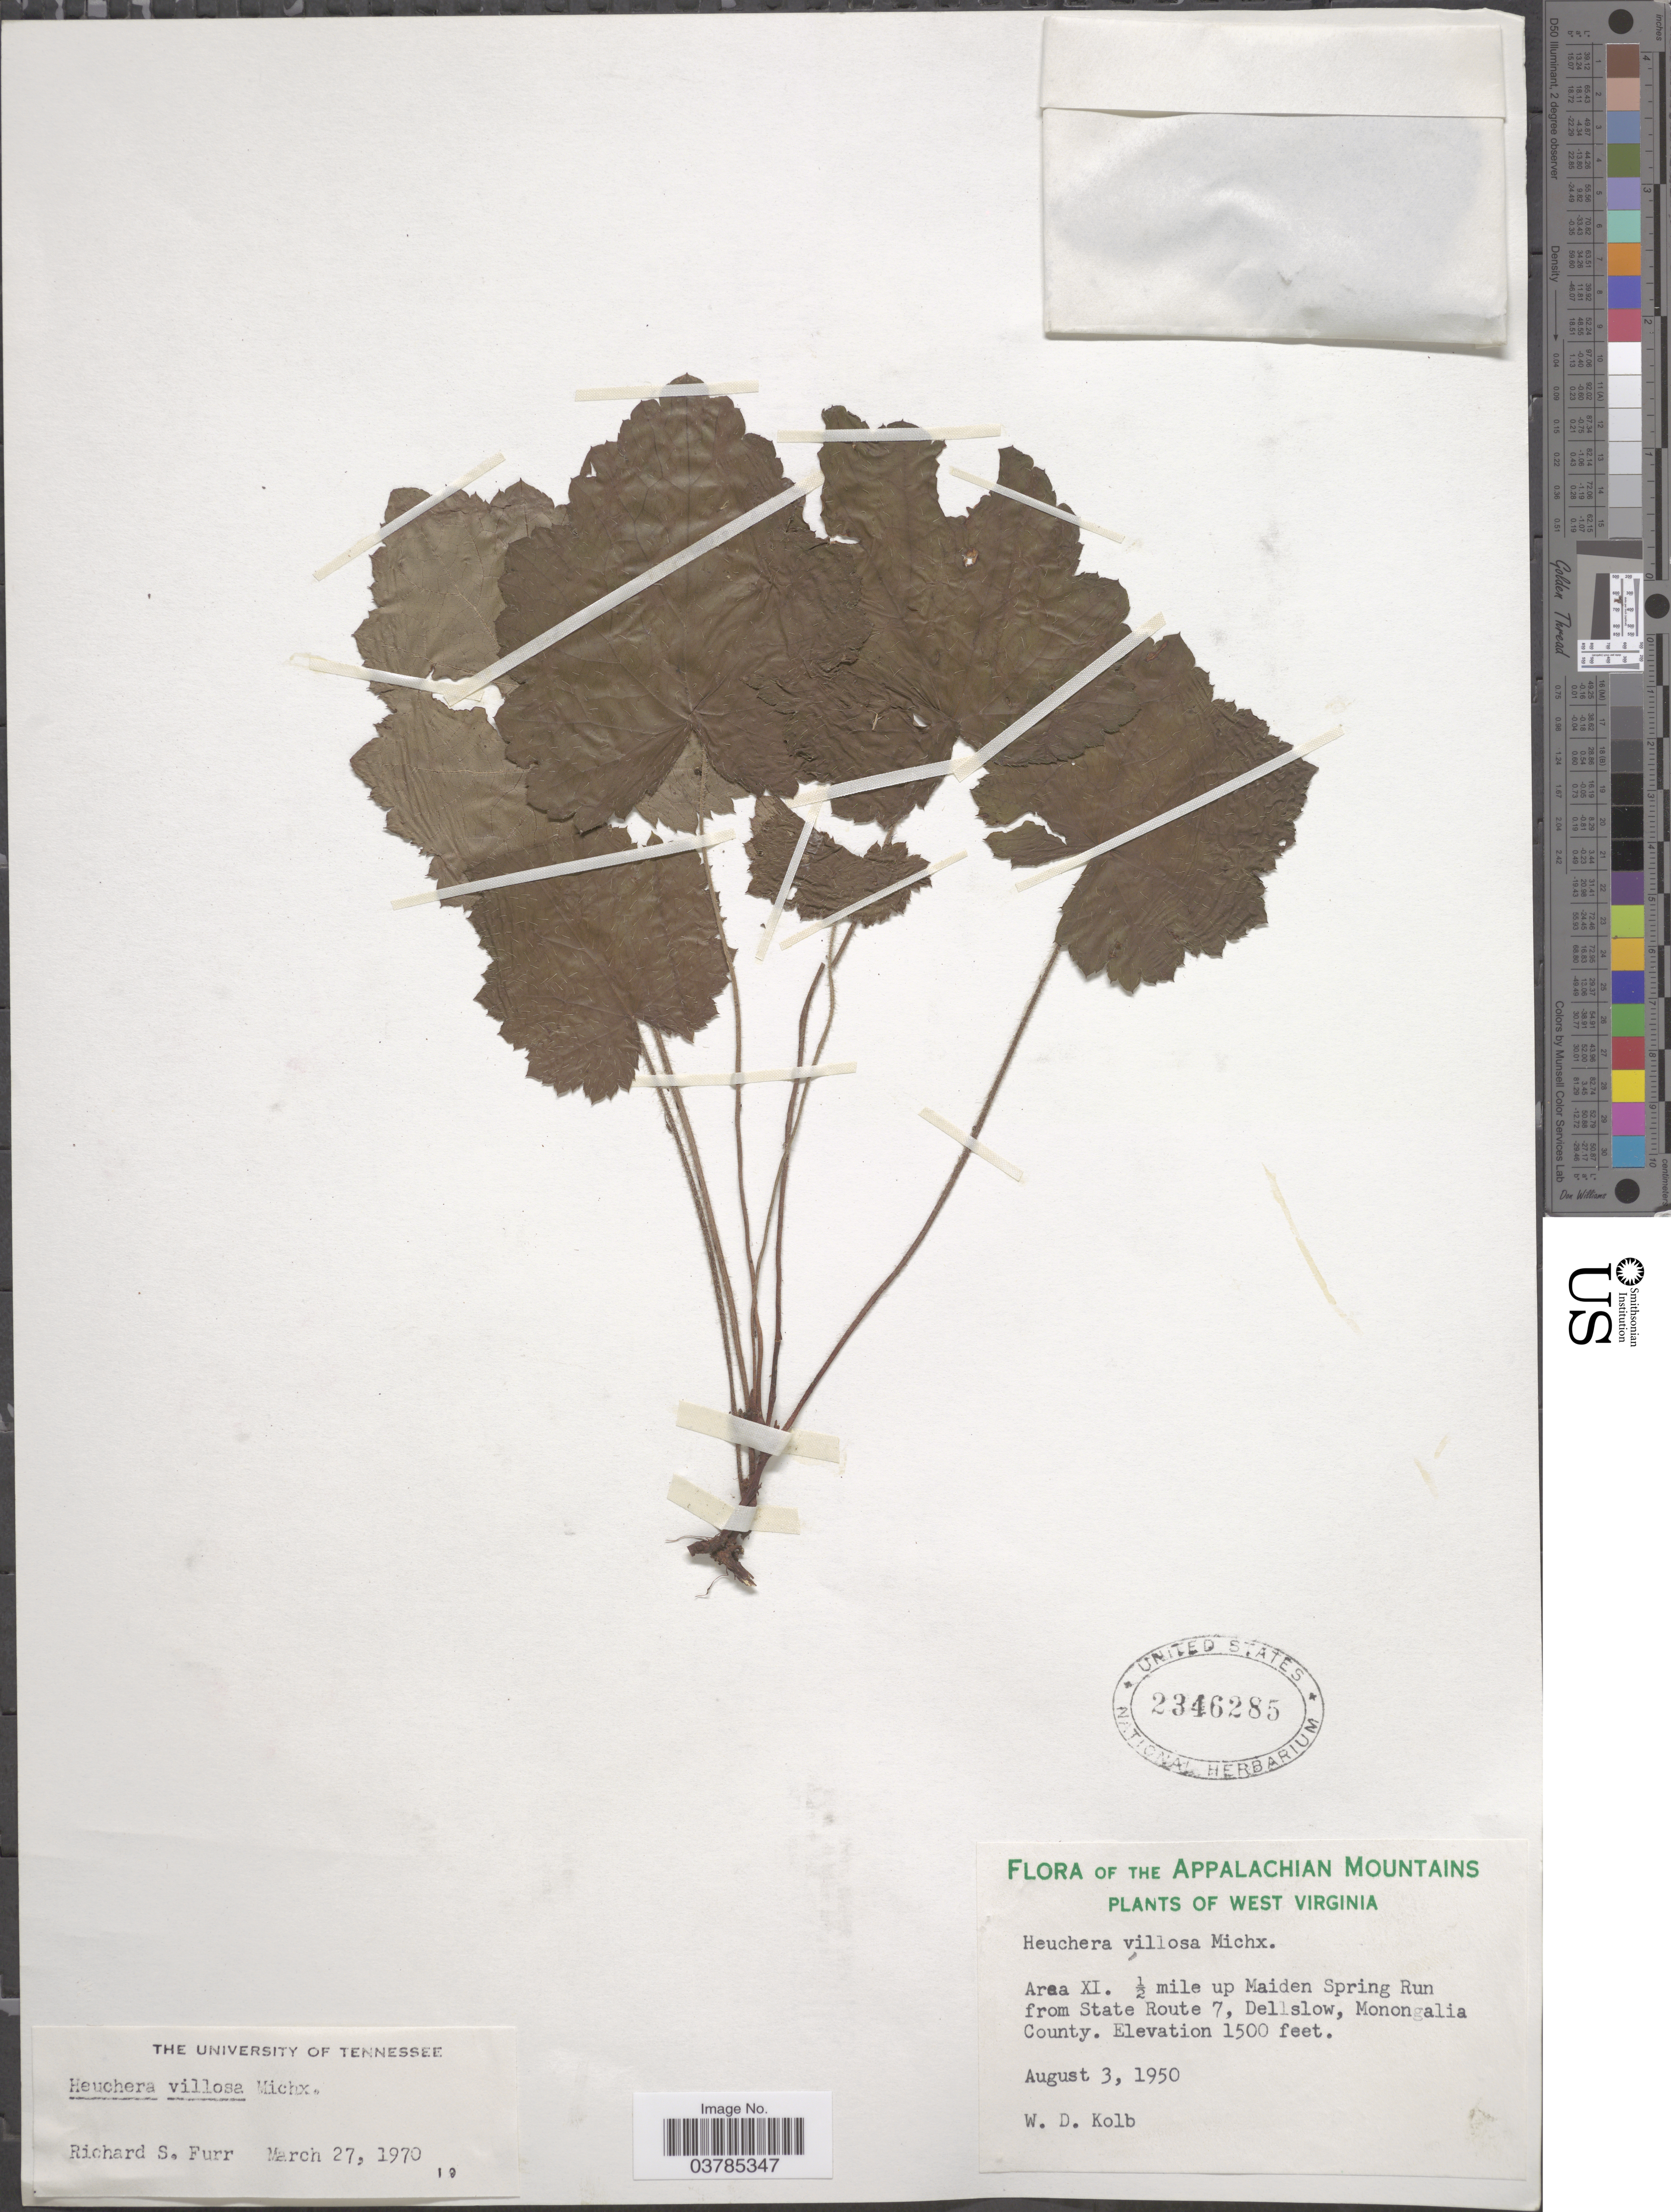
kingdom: Plantae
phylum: Tracheophyta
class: Magnoliopsida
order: Saxifragales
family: Saxifragaceae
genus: Heuchera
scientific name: Heuchera villosa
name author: Michx.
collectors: W. Kolb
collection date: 1950-08-03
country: United States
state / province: West Virginia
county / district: Monongalia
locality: The Appalachian Mountains. Area XI. ½ mile up Maiden Spring Run from State Route 7, Dellslow, Monongalia County.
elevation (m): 457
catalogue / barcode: US 2346285